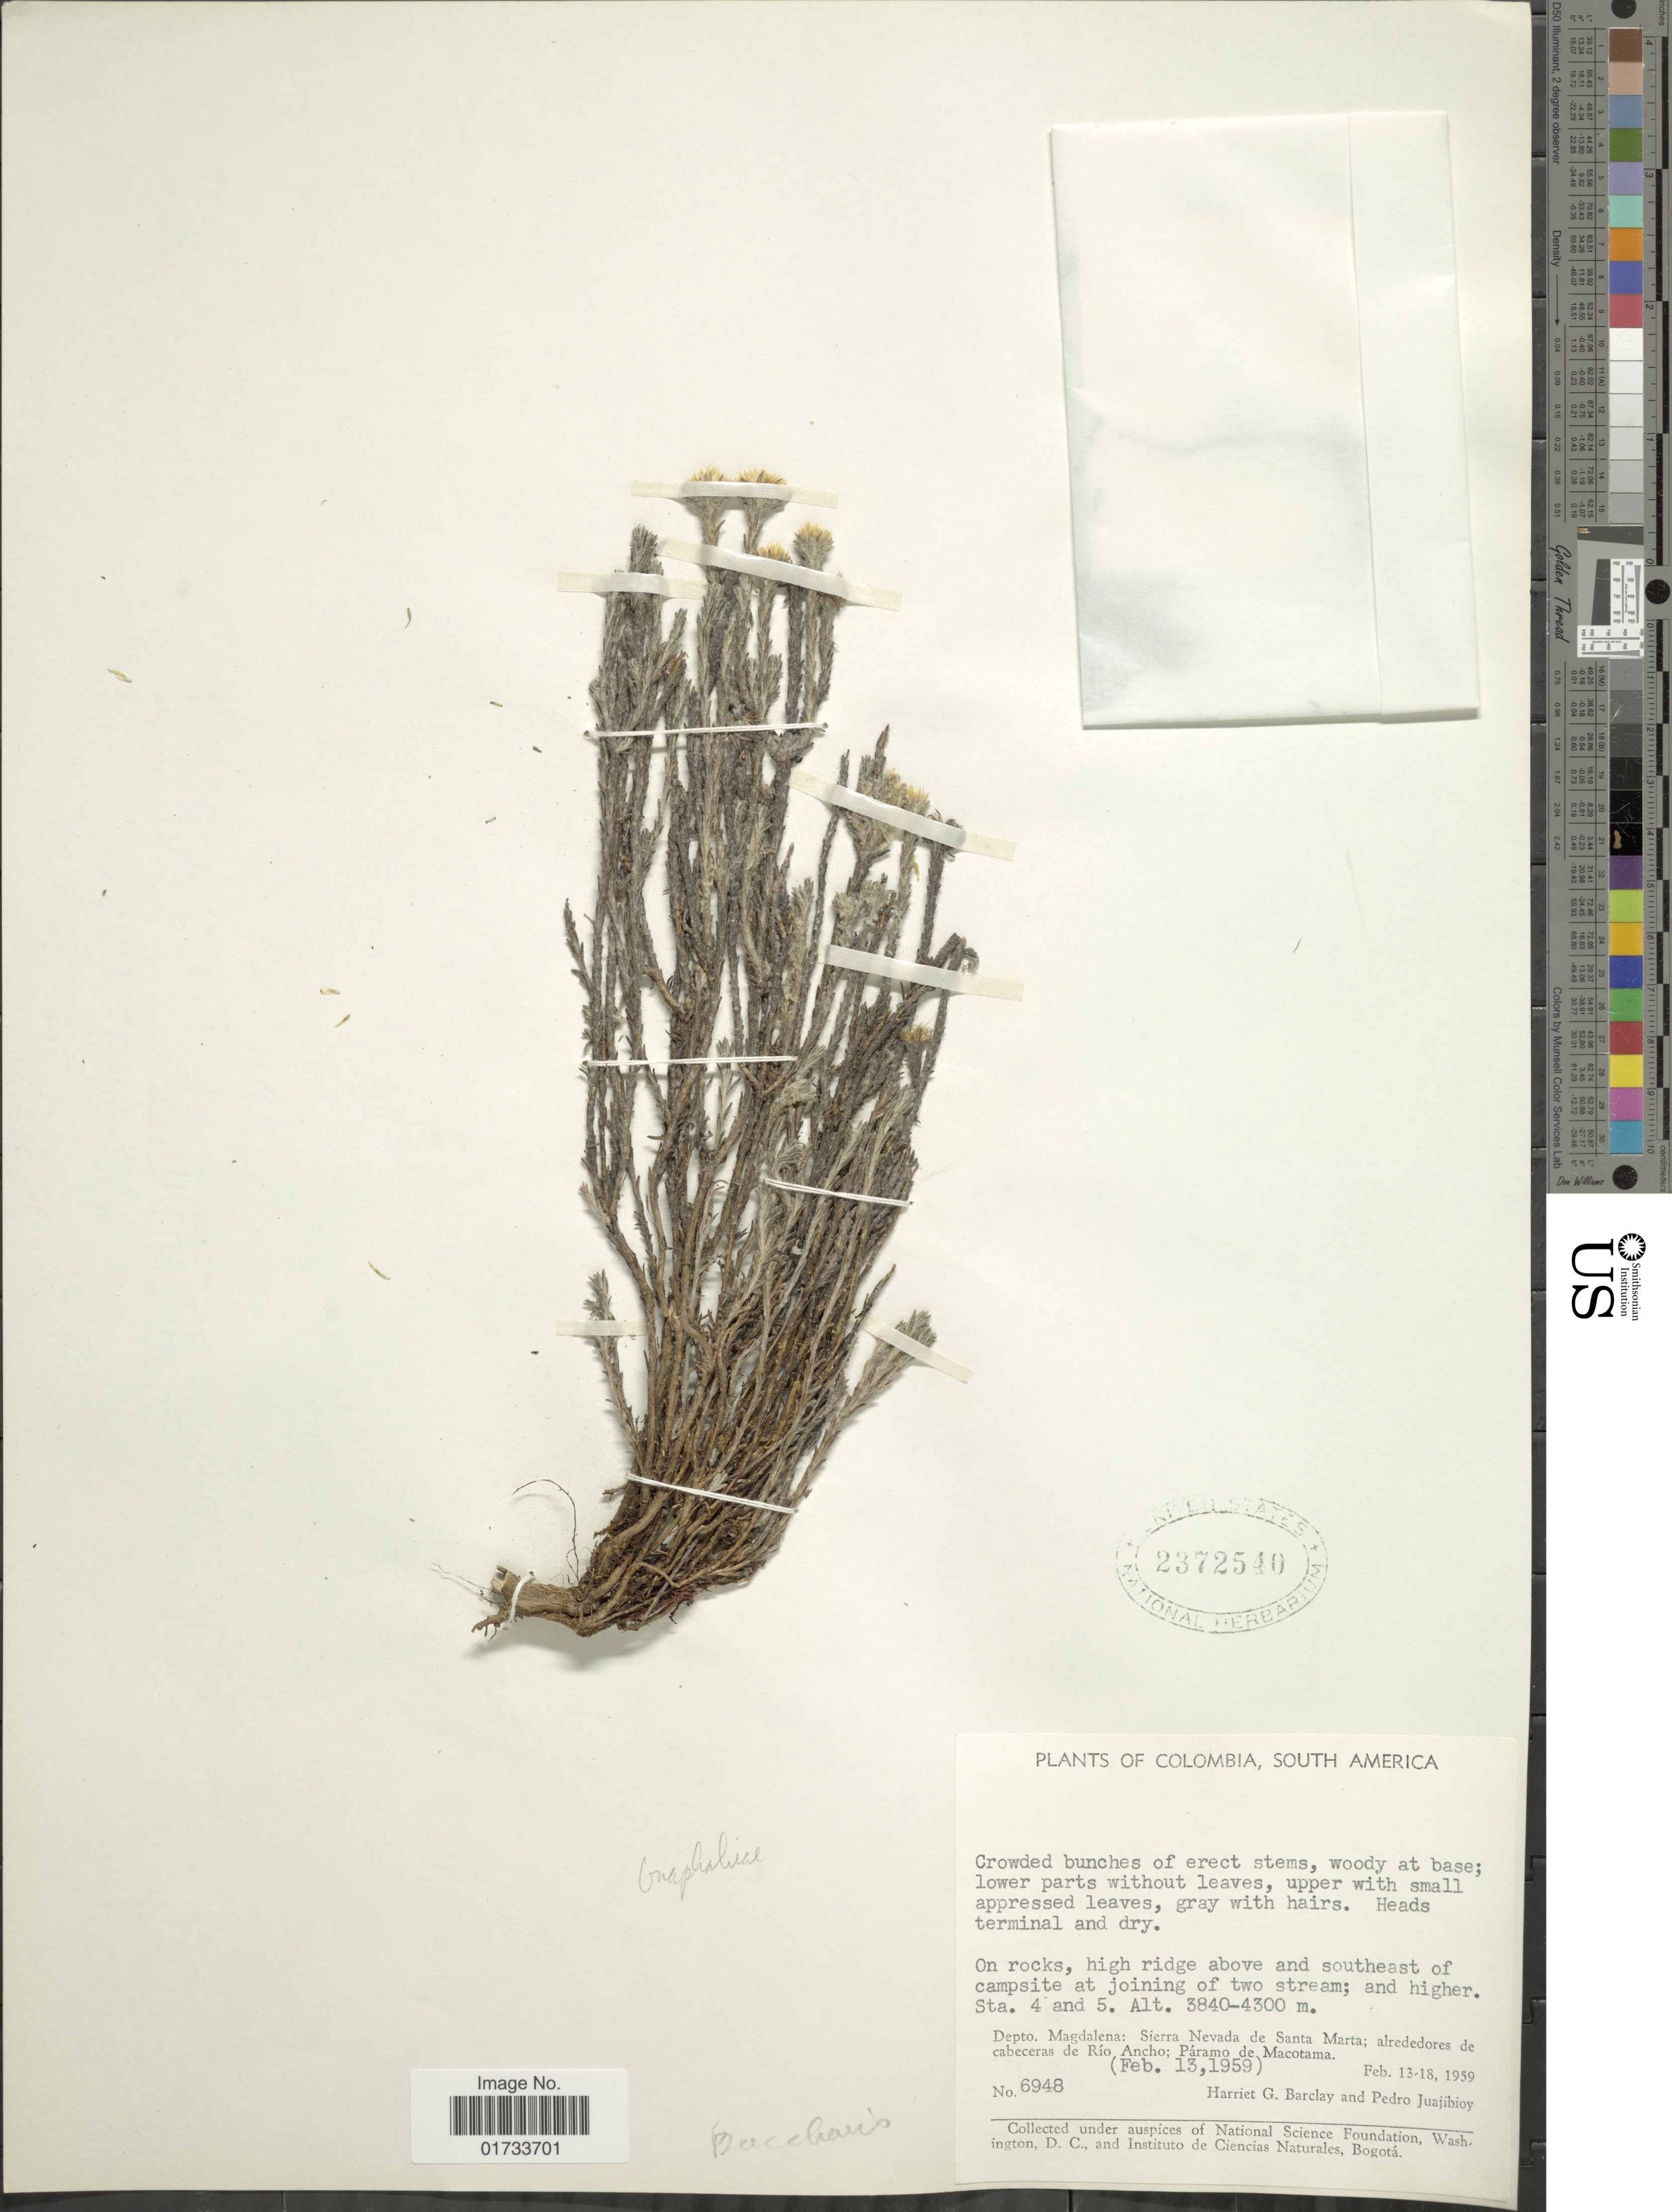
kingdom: Plantae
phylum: Tracheophyta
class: Magnoliopsida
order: Asterales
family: Asteraceae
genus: Chionolaena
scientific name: Chionolaena chrysocoma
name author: (Wedd.) S.E. Freire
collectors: H. G. Barclay & P. Juajibioy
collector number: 6948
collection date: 1959-02-13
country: Colombia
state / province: Magdalena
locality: South America, on rocks, high ridge above and southeast of campsite at joining of two streaml Sta. 4 and 5, Sierra Nevada de Santa Marta; alrededores de cabeceras de Río Ancho: Páramo de Macotama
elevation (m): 3840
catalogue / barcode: US 2372540